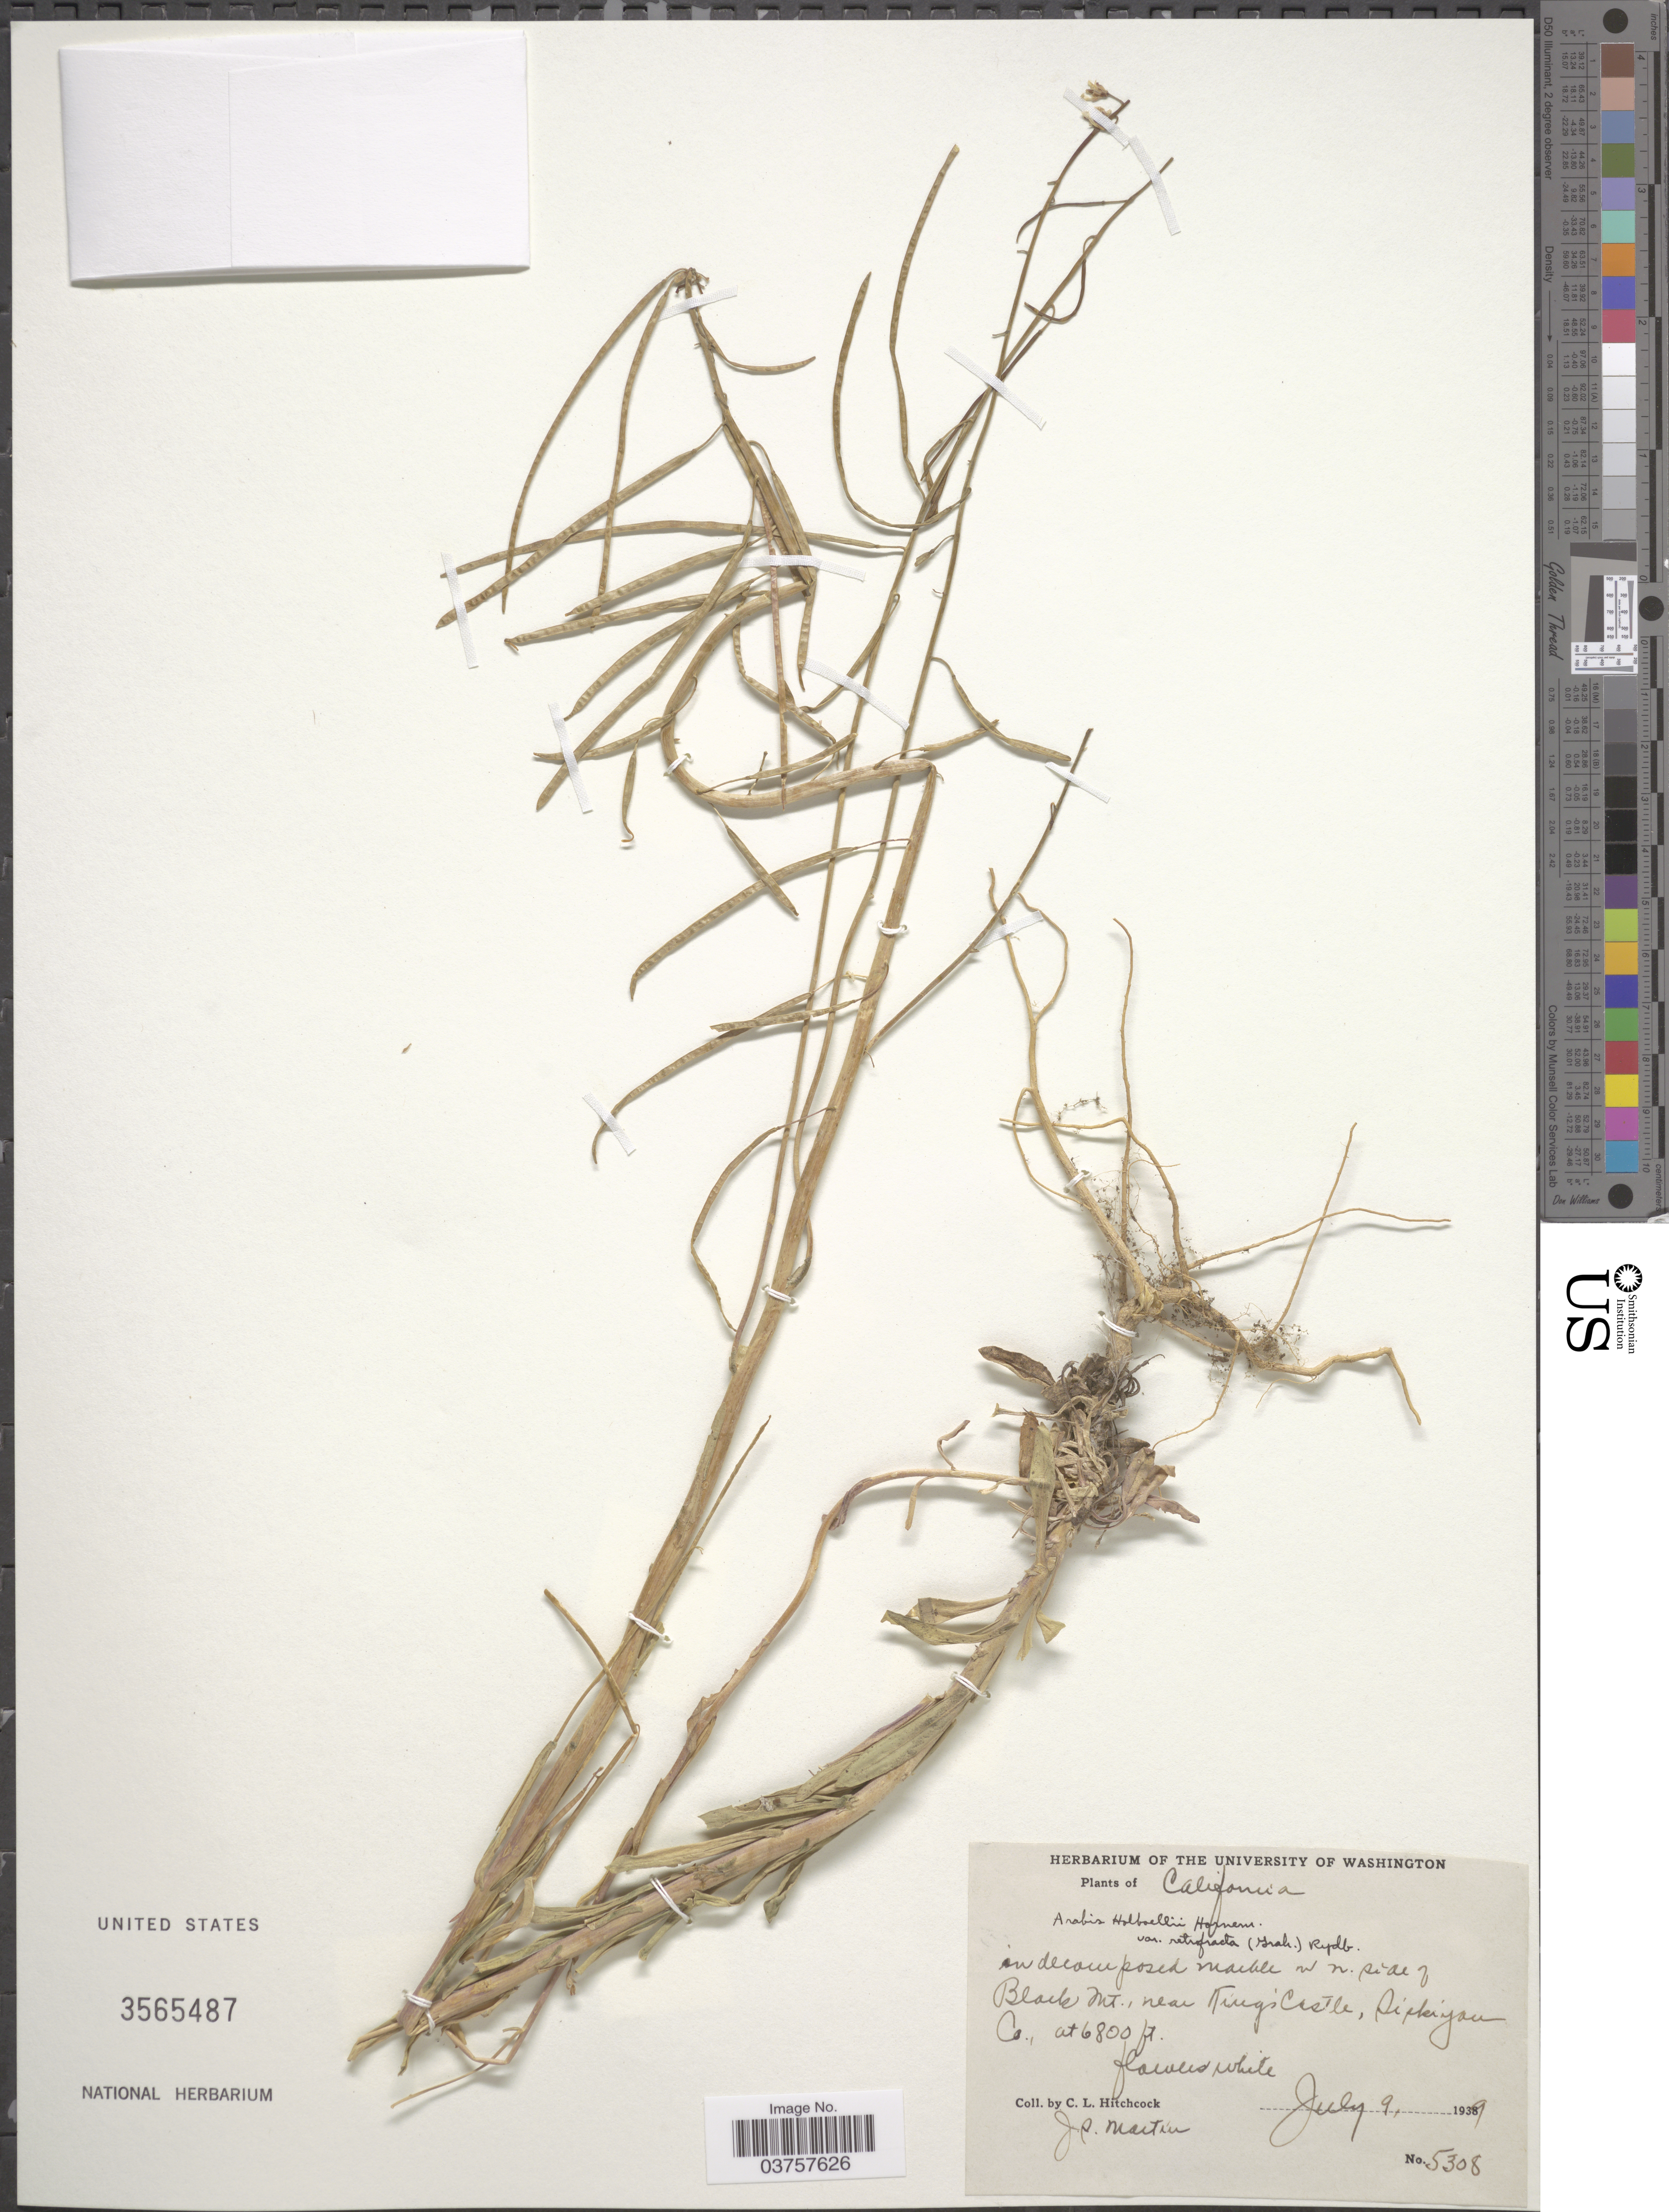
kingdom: Plantae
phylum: Tracheophyta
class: Magnoliopsida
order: Brassicales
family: Brassicaceae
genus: Arabis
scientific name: Arabis holboellii var. retrofracta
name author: Rydb.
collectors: C. L. Hitchcock & J. P. Martin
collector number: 5308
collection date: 1939-07-09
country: United States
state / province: California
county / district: Siskiyou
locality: Black Mt., near King's Castle, Siskiyou Co.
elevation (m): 2073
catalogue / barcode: US 3565487